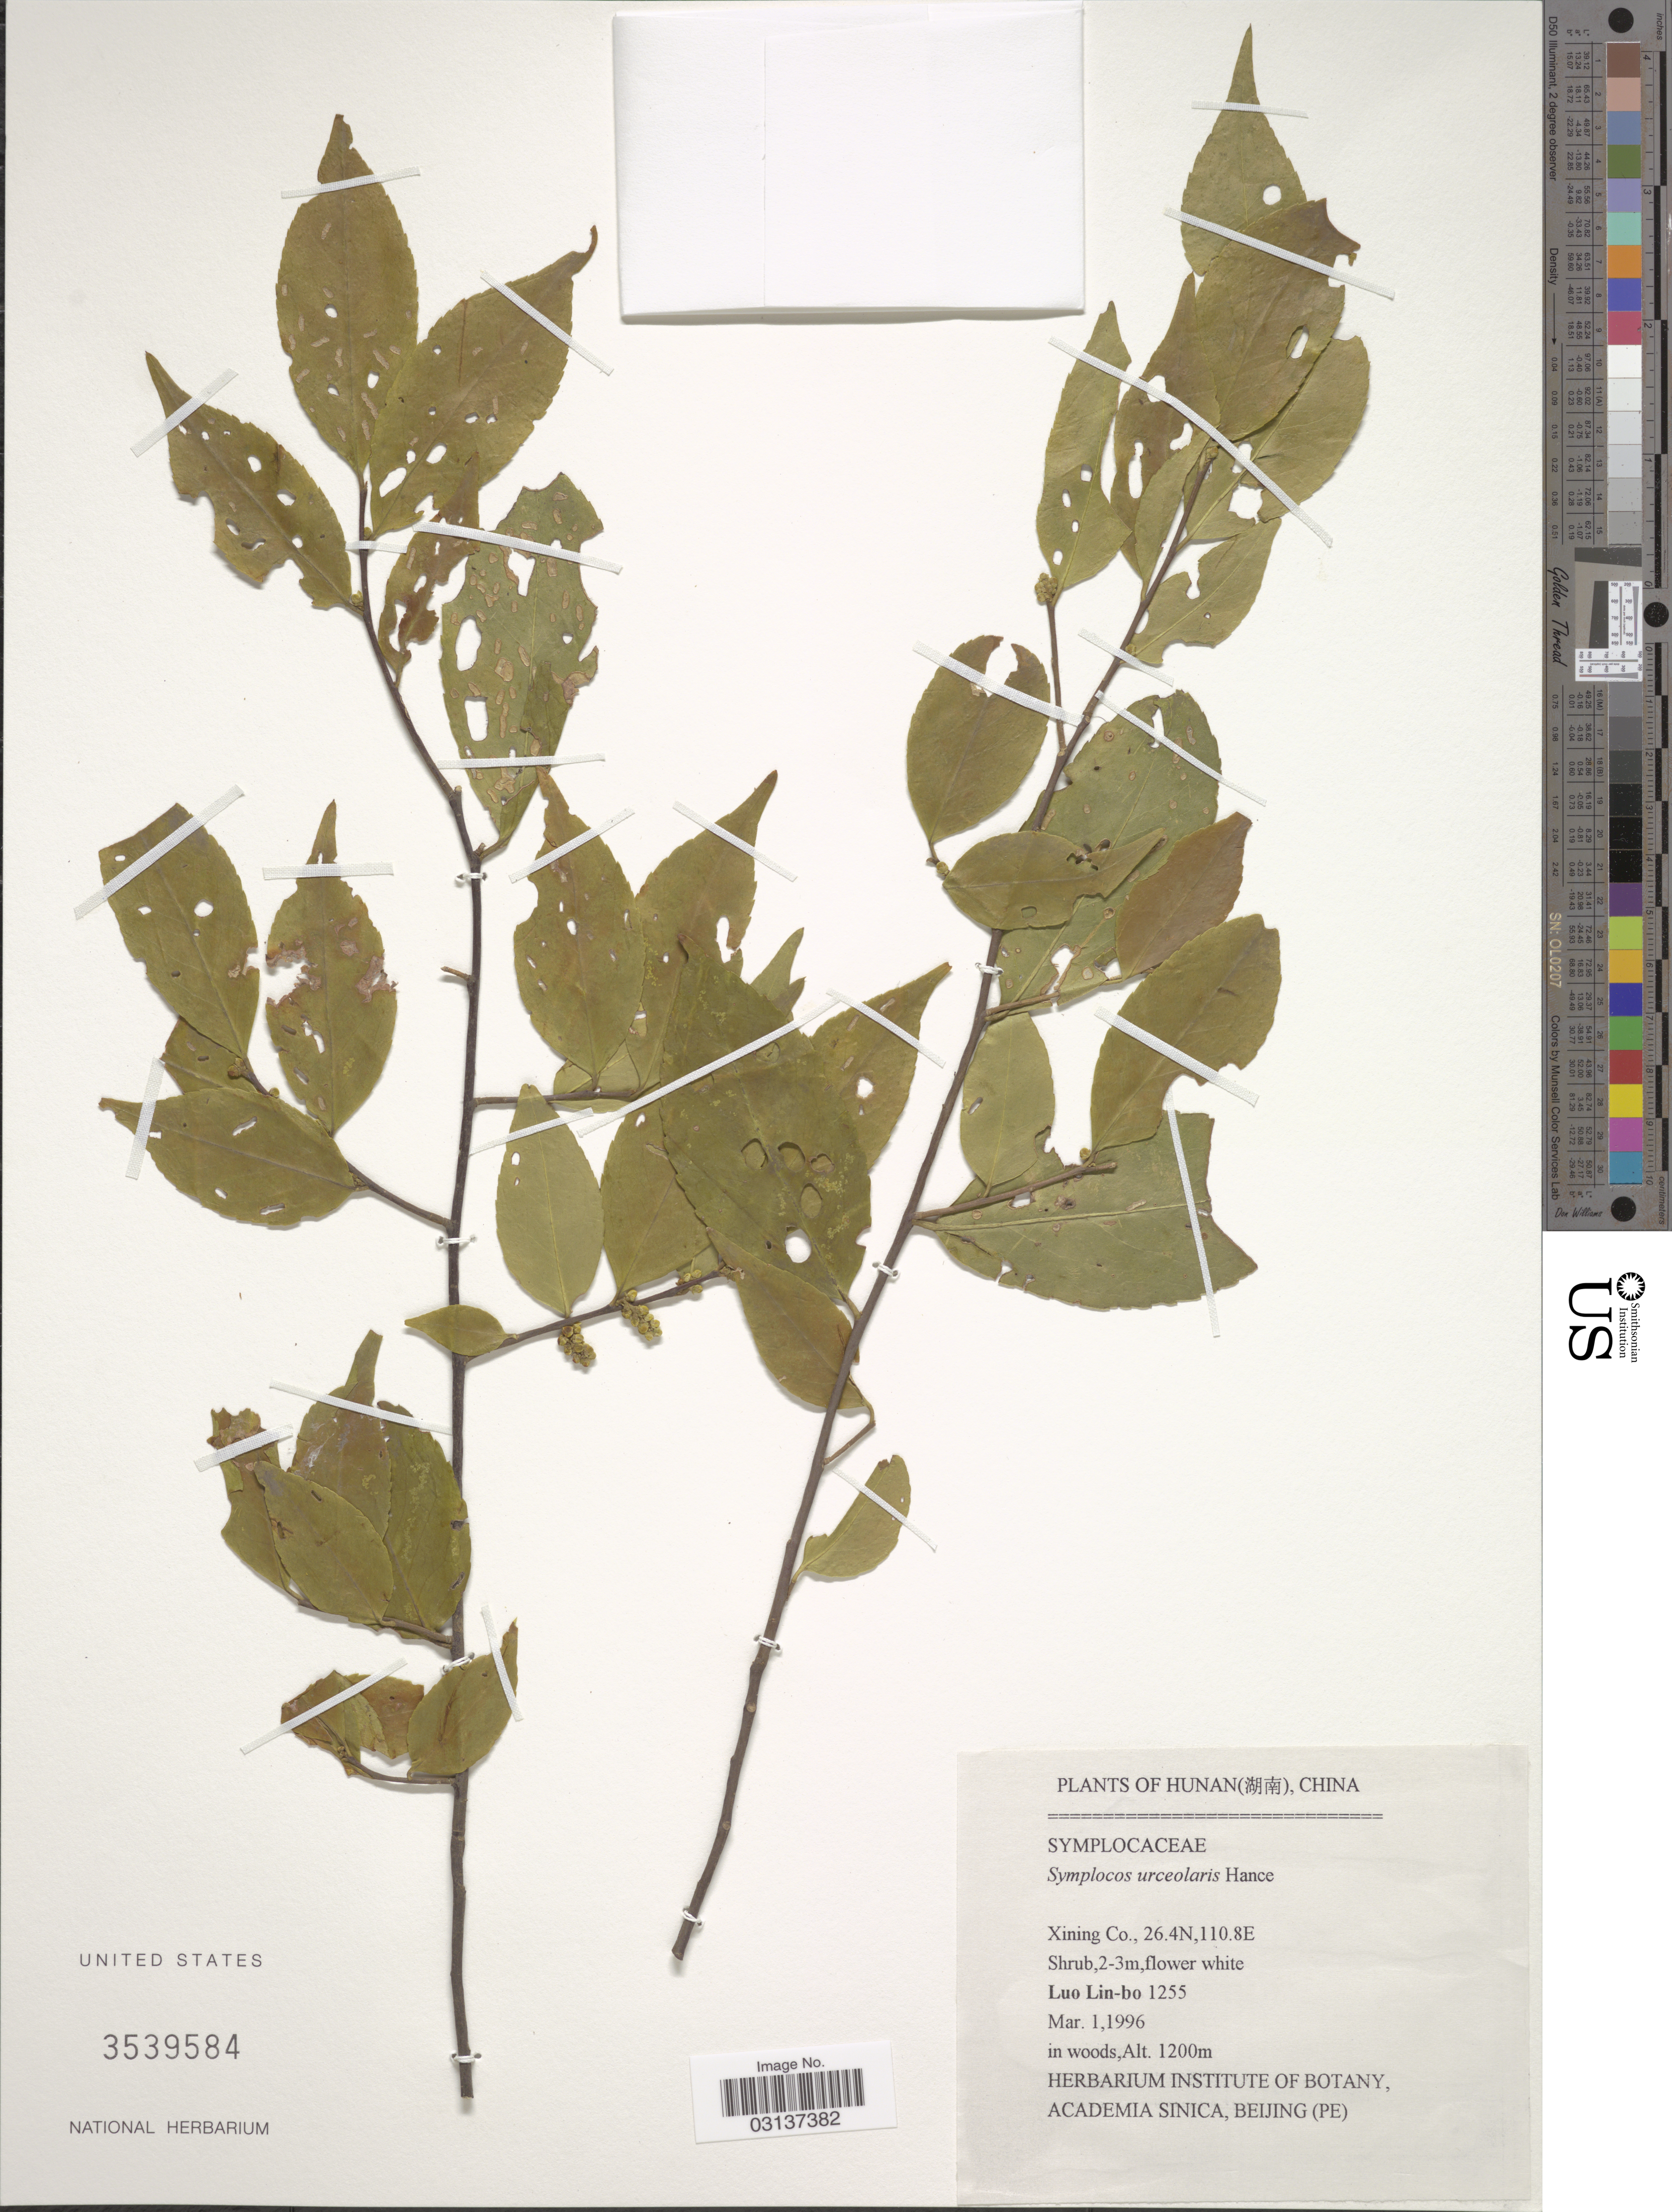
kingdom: Plantae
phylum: Tracheophyta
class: Magnoliopsida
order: Ericales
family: Symplocaceae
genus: Symplocos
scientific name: Symplocos urceolaris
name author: Hance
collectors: L. Lin-bo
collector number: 1255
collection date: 1996-03-01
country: China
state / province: Hunan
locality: Xining Co.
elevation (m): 1200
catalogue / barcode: US 3539584